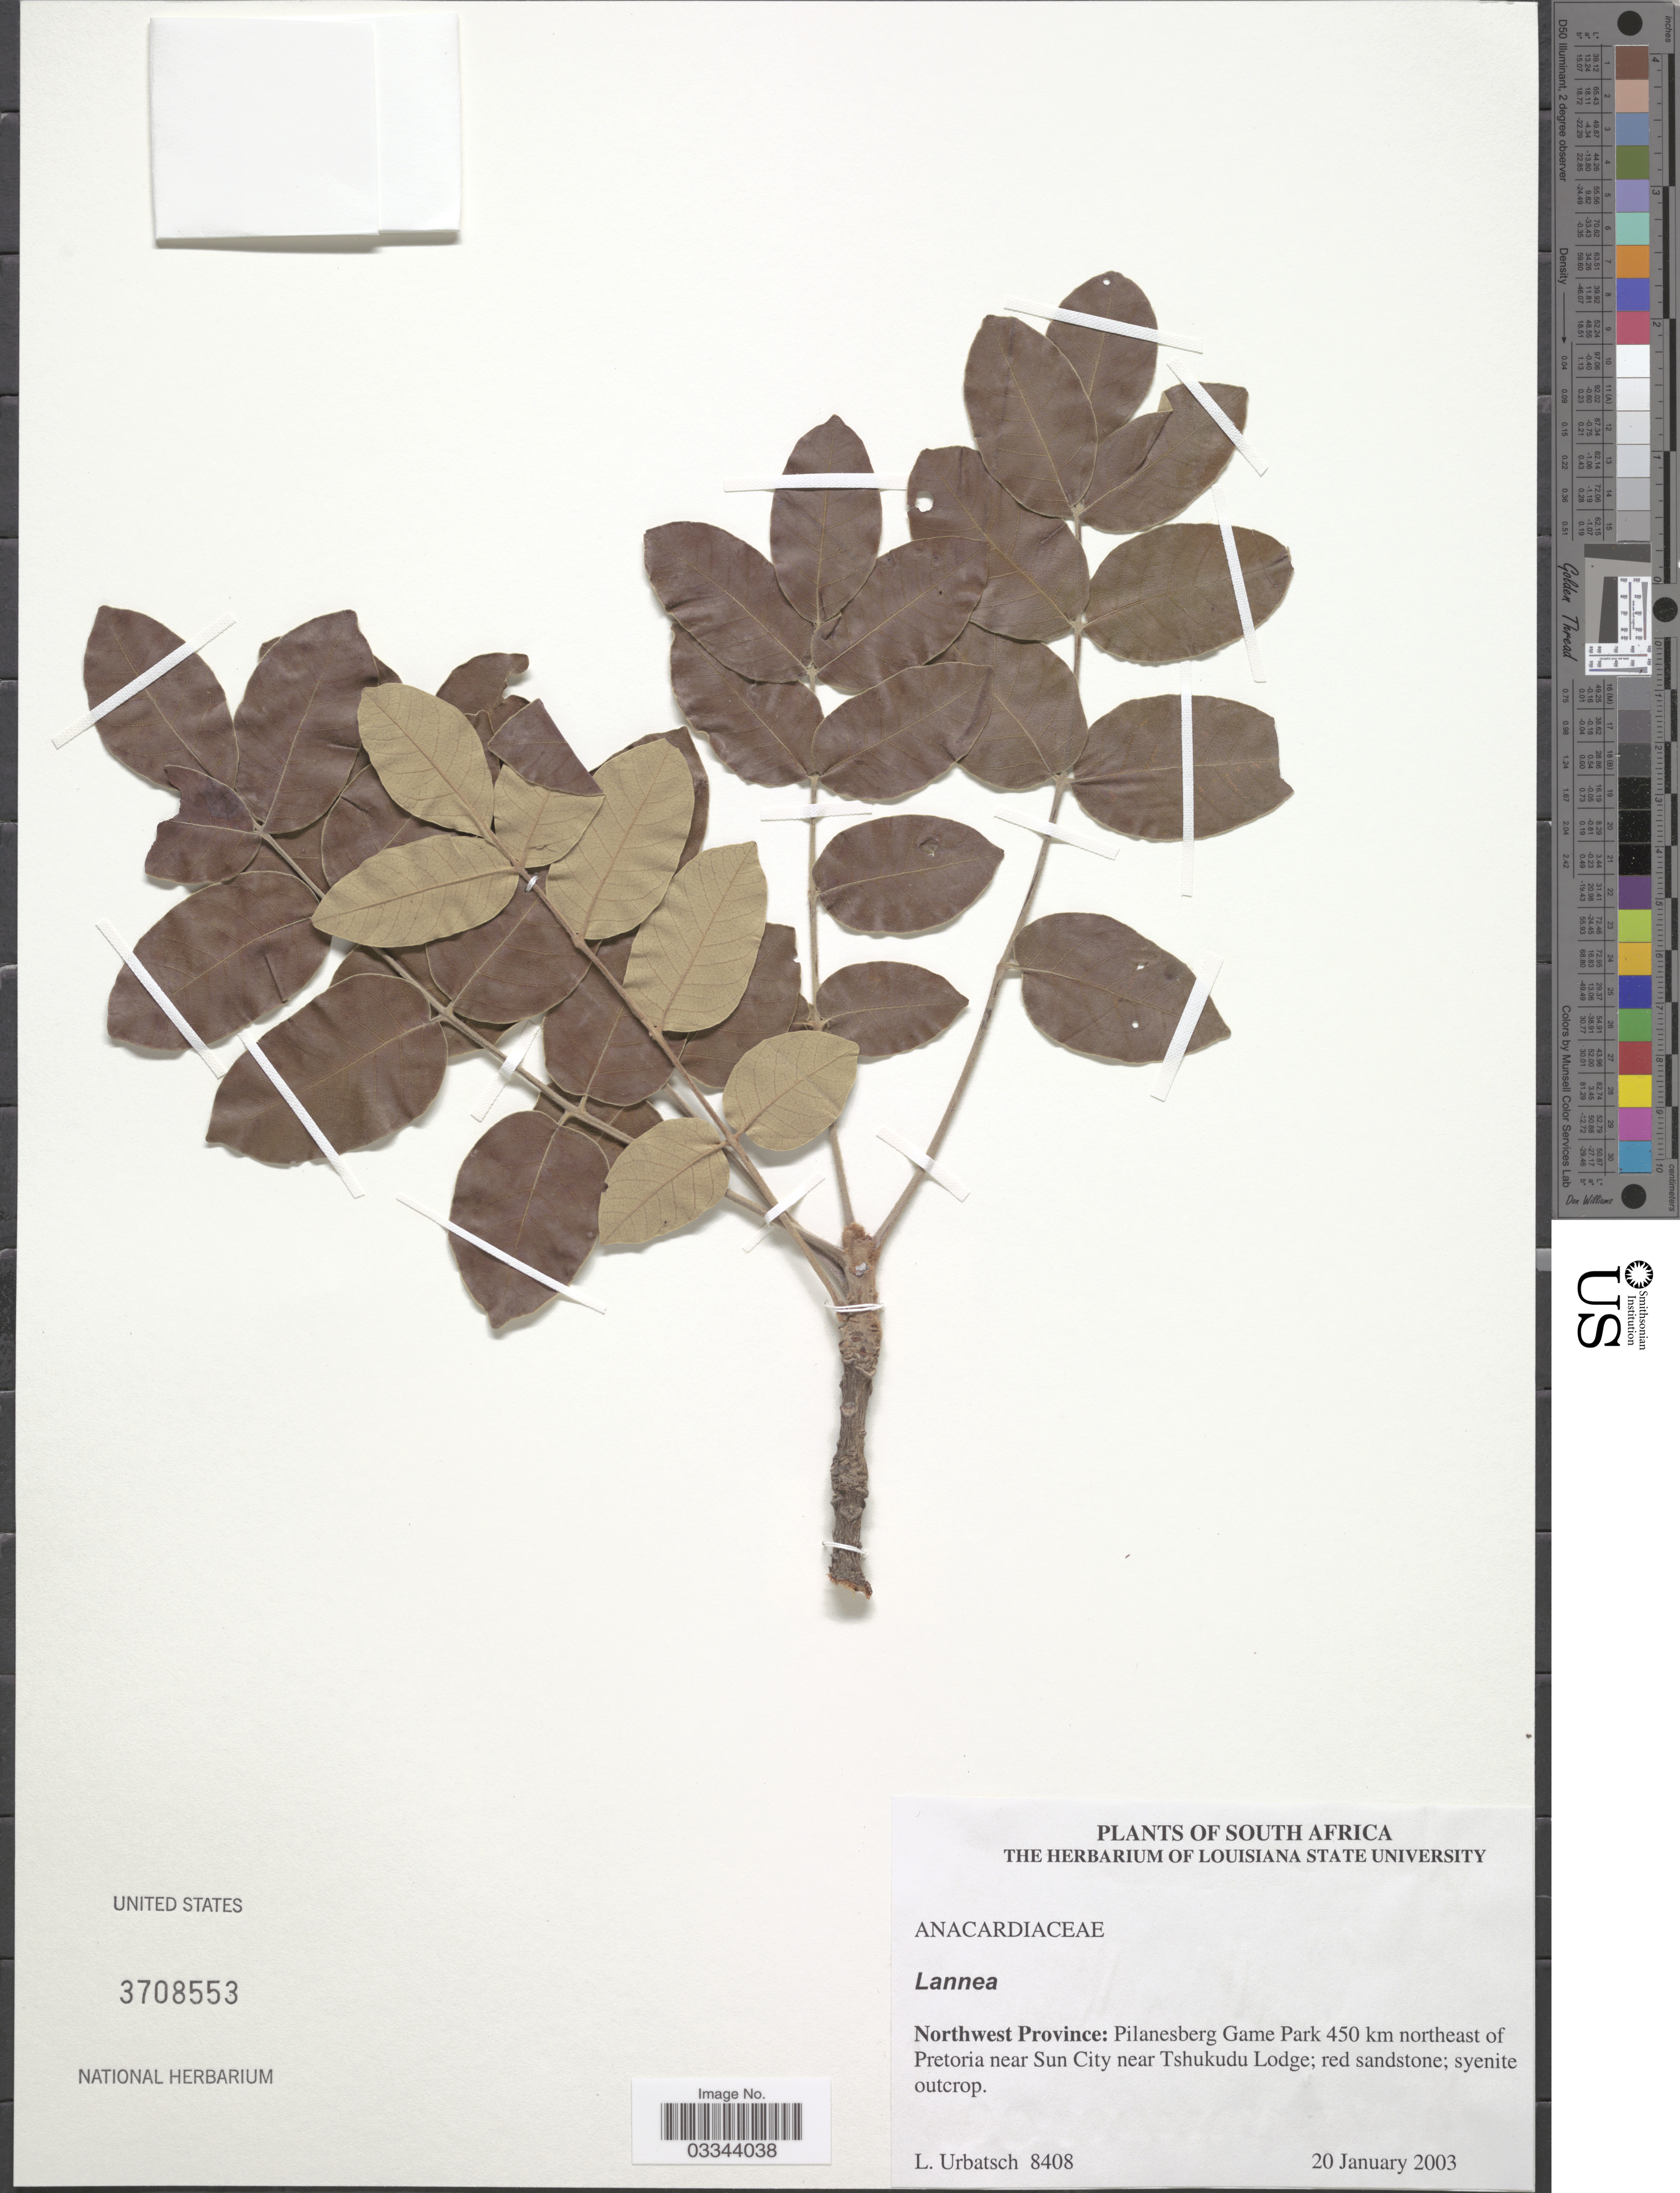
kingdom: Plantae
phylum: Tracheophyta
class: Magnoliopsida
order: Sapindales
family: Anacardiaceae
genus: Lannea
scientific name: Lannea sp.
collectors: L. E. Urbatsch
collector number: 8408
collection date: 2003-01-20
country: South Africa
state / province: North West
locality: Pilanesberg Game Park 450 km northeast of Pretoria near Sun City near Tshukudu Lodge.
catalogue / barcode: US 3708553